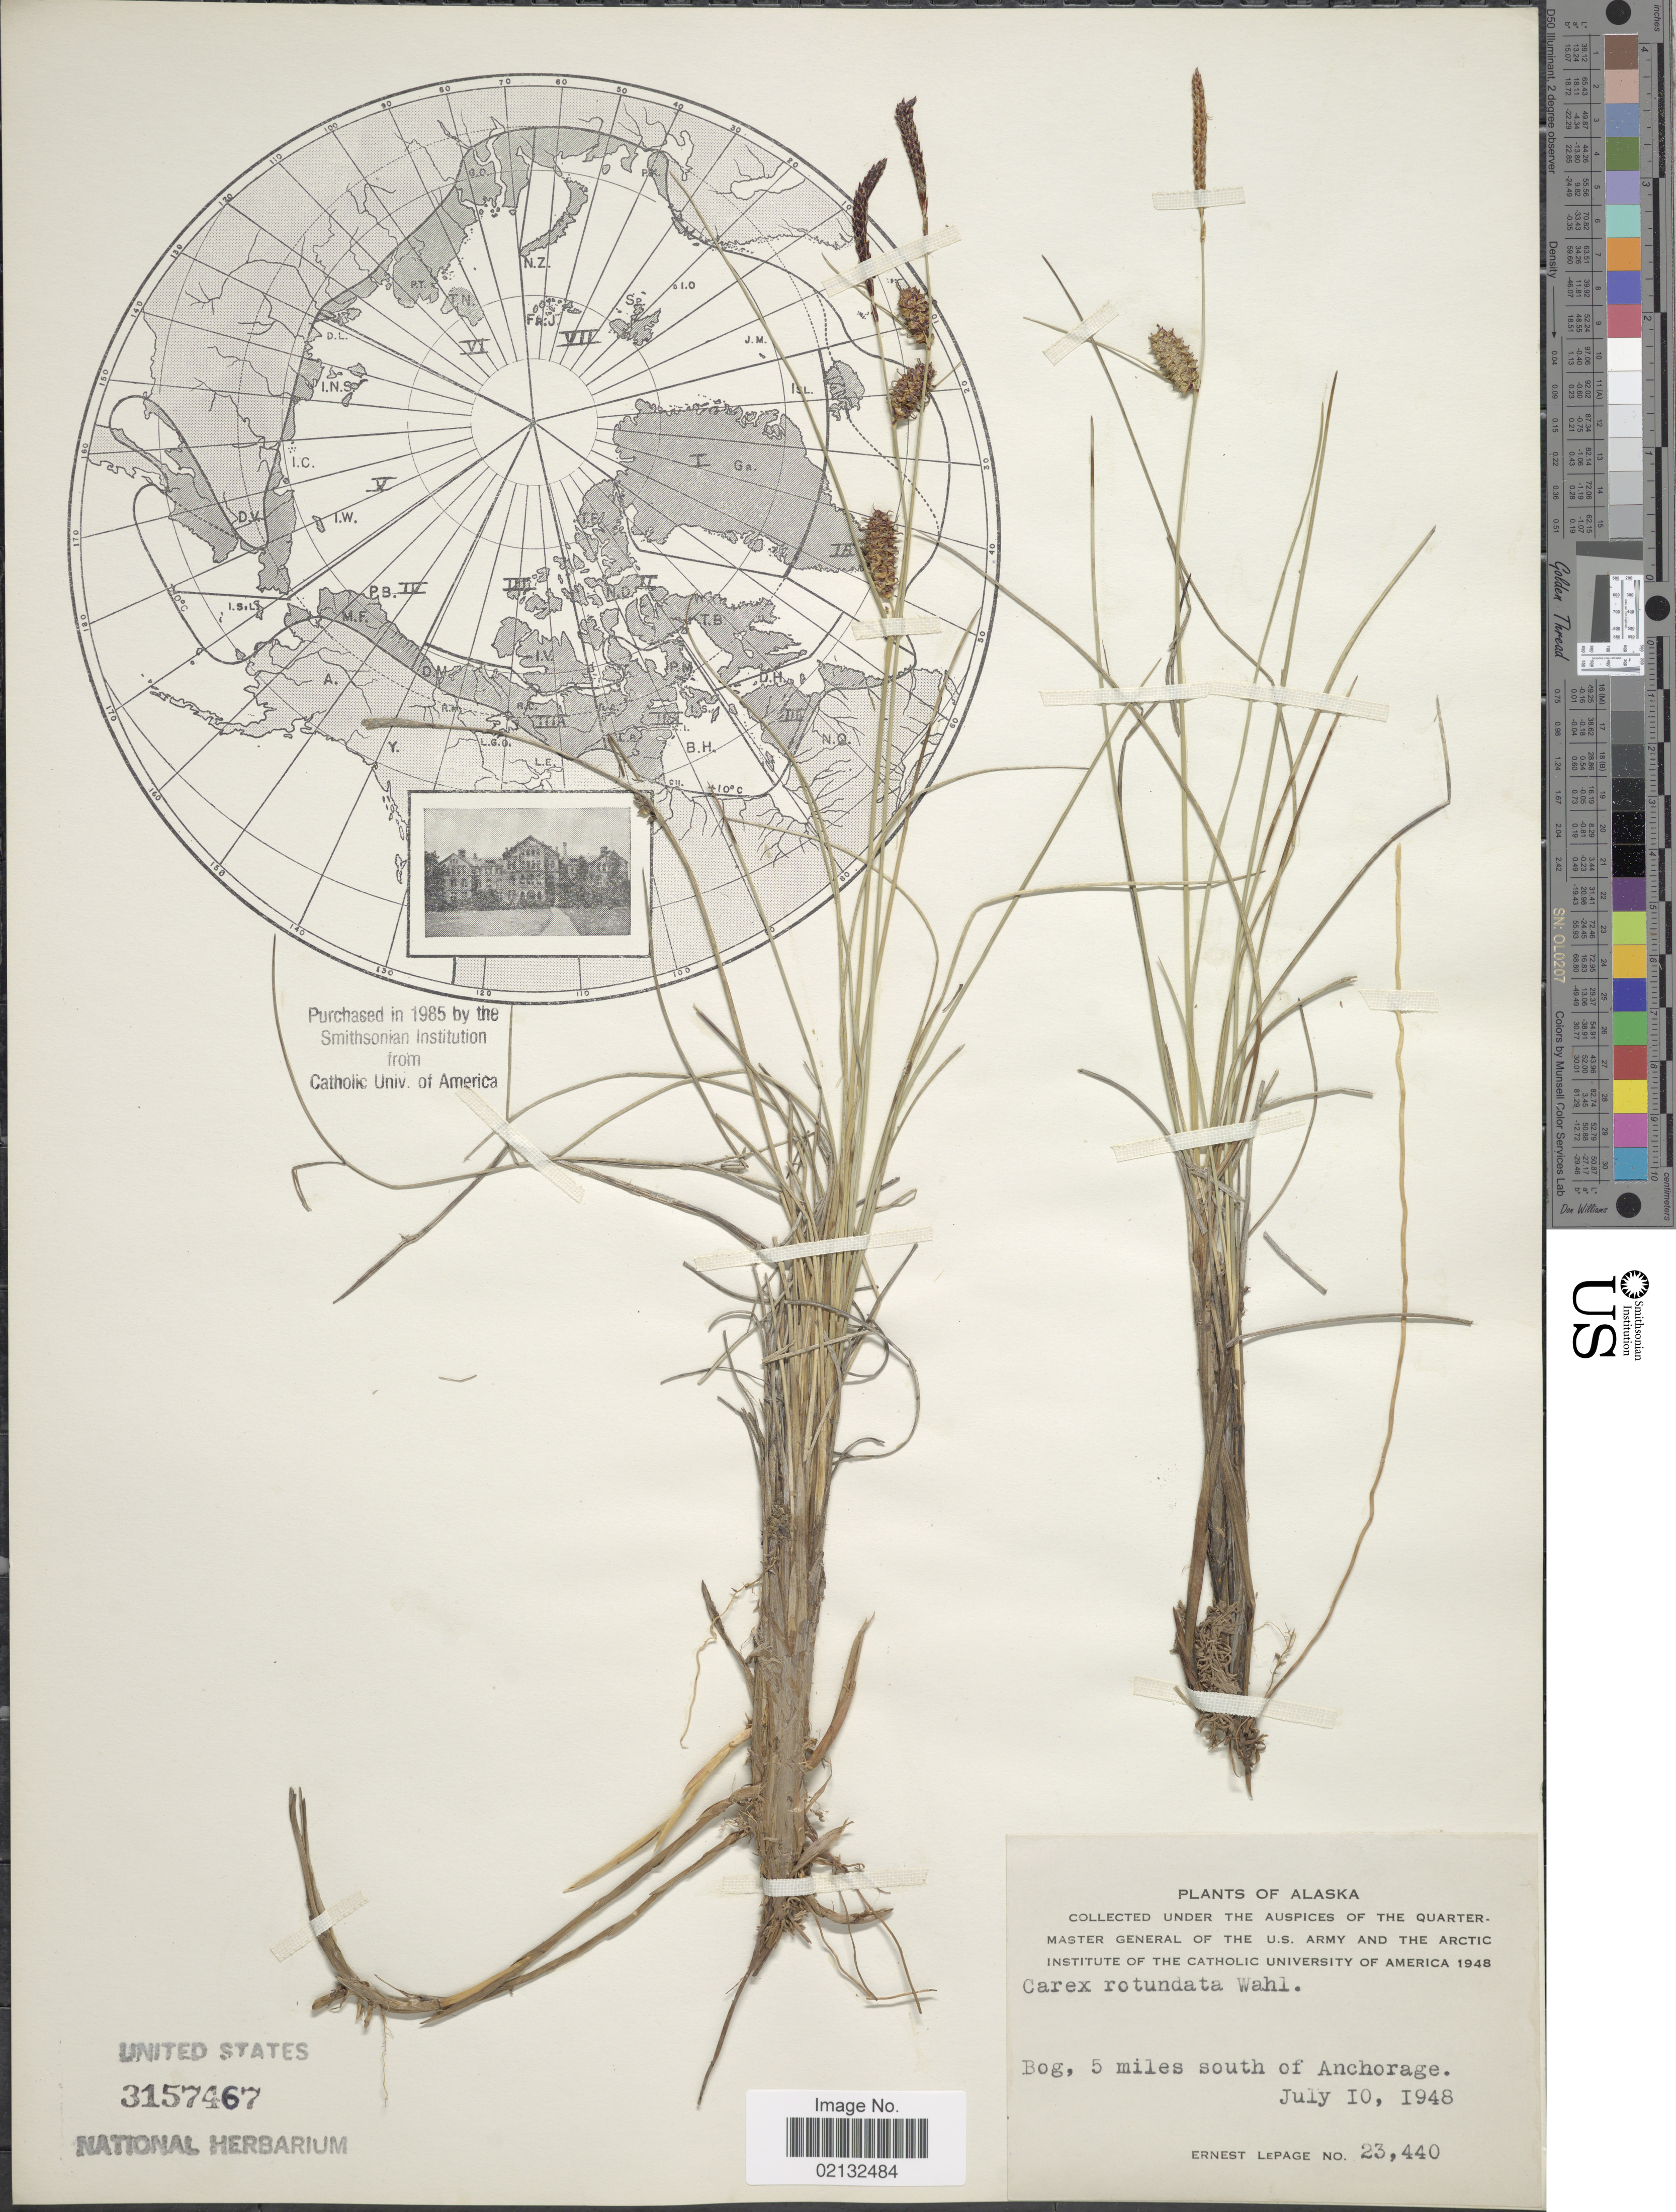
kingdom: Plantae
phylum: Tracheophyta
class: Liliopsida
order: Poales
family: Cyperaceae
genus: Carex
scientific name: Carex rotundata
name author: Wahlenb.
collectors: E. Lepage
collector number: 23440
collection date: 1948-07-10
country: United States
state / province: Alaska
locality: Bog, 5 miles south of Anchorage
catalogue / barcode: US 3157467